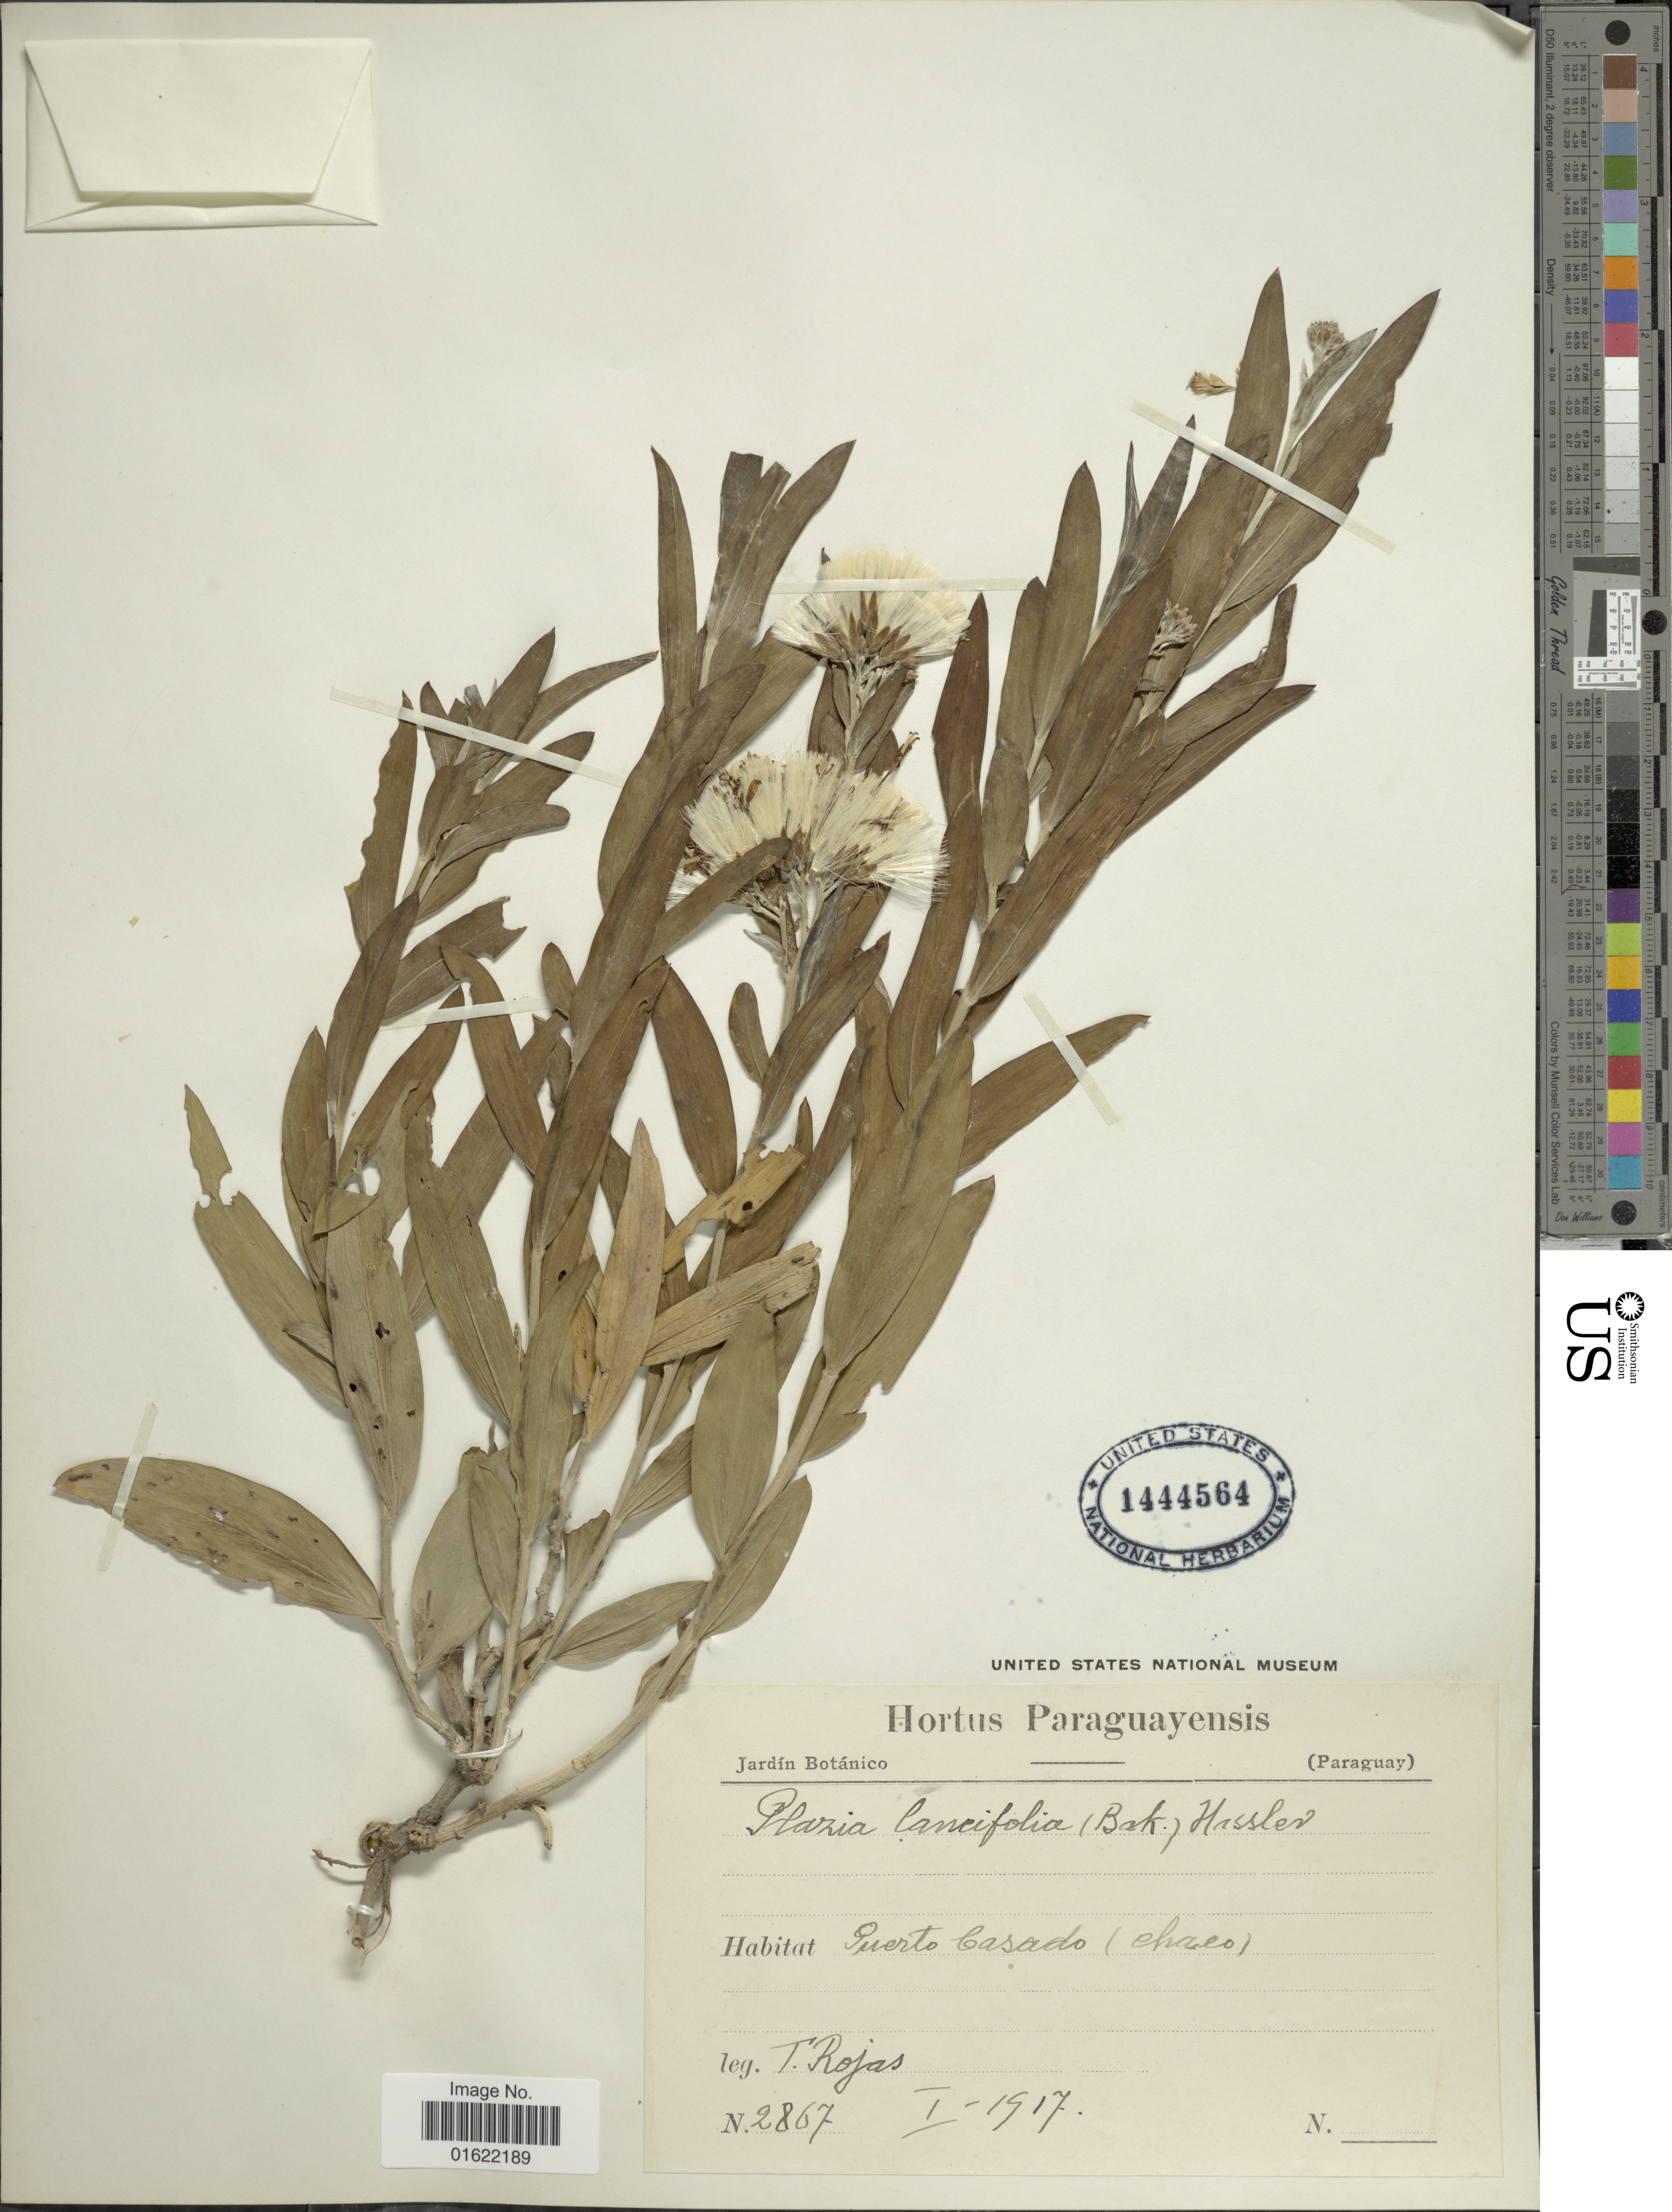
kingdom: Plantae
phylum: Tracheophyta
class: Magnoliopsida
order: Asterales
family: Asteraceae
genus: Hyalis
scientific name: Hyalis lancifolia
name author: Baker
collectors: T. Rojas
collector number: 2867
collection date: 1917-01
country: Paraguay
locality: Puerto Casado (Chaco)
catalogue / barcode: US 1444564